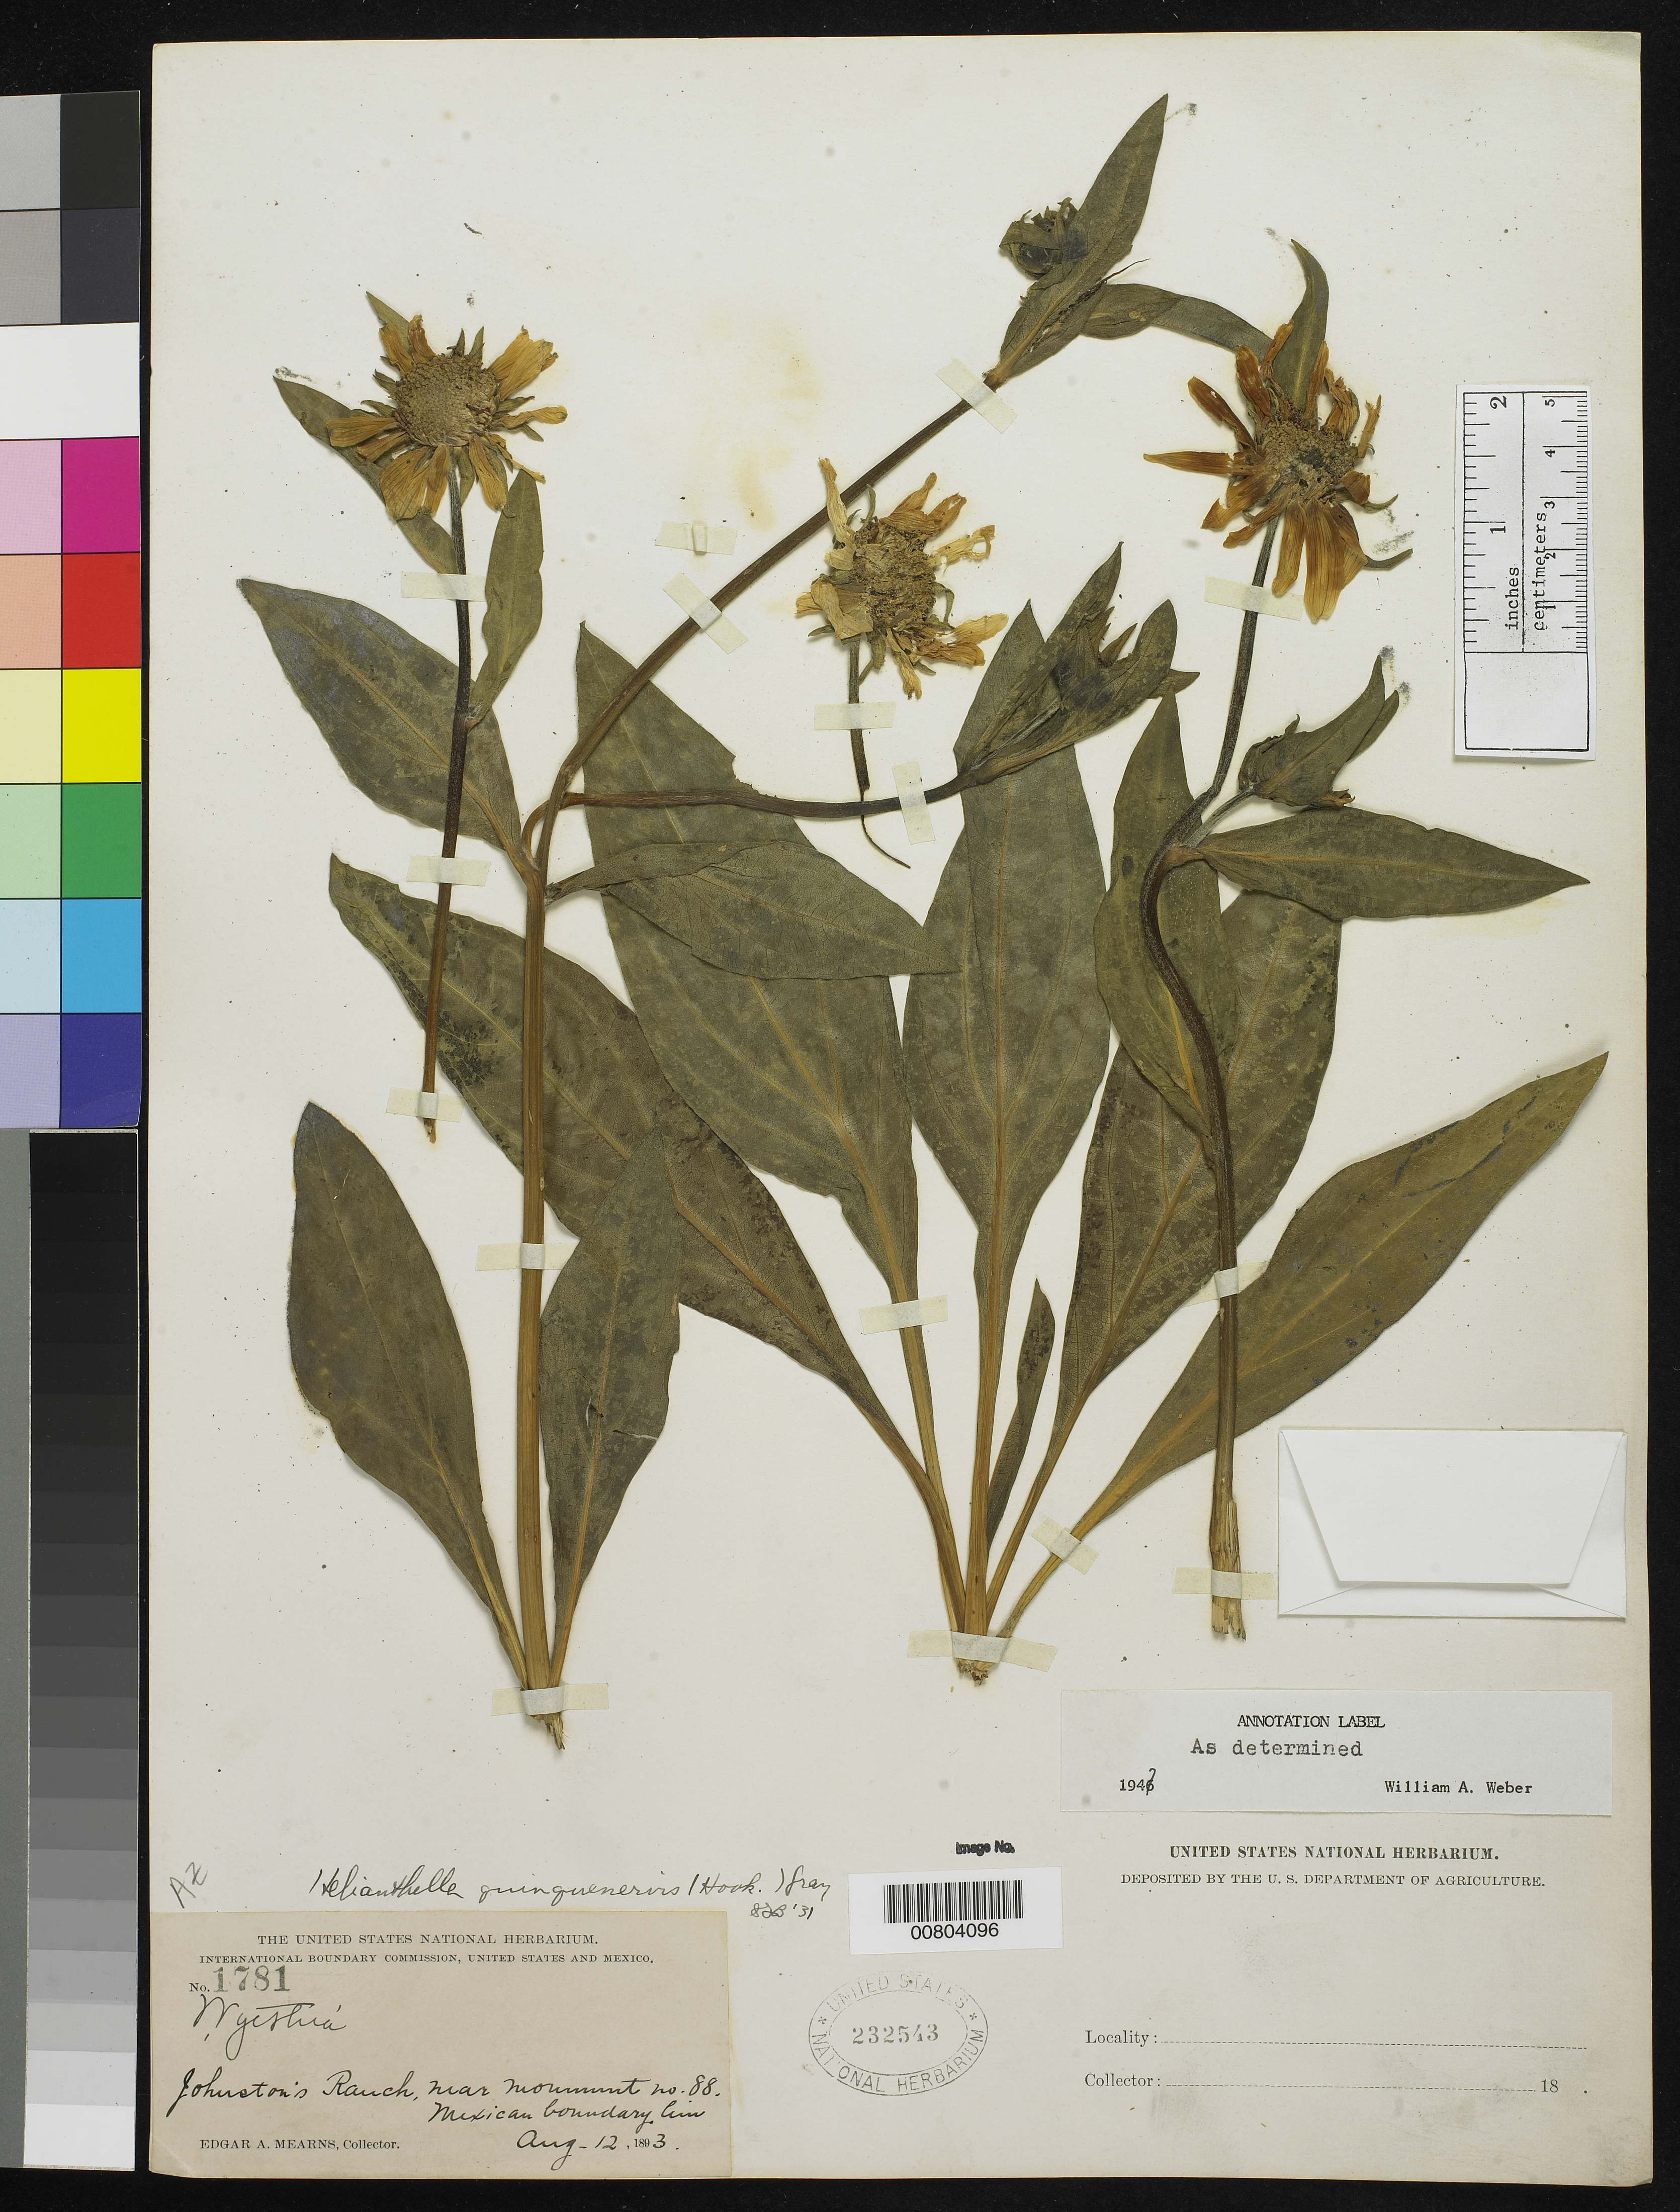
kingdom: Plantae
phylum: Tracheophyta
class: Magnoliopsida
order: Asterales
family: Asteraceae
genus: Helianthella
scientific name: Helianthella quinquenervis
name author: (Hook.) A. Gray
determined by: Weber, W. A.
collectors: E. A. Mearns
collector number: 1781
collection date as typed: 12 Aug 1893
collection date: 1893-08-12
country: United States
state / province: Arizona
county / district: Cochise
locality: Jonhston's Ranch, near monument no. 88. Mexican Boundary Line.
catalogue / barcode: US 232543